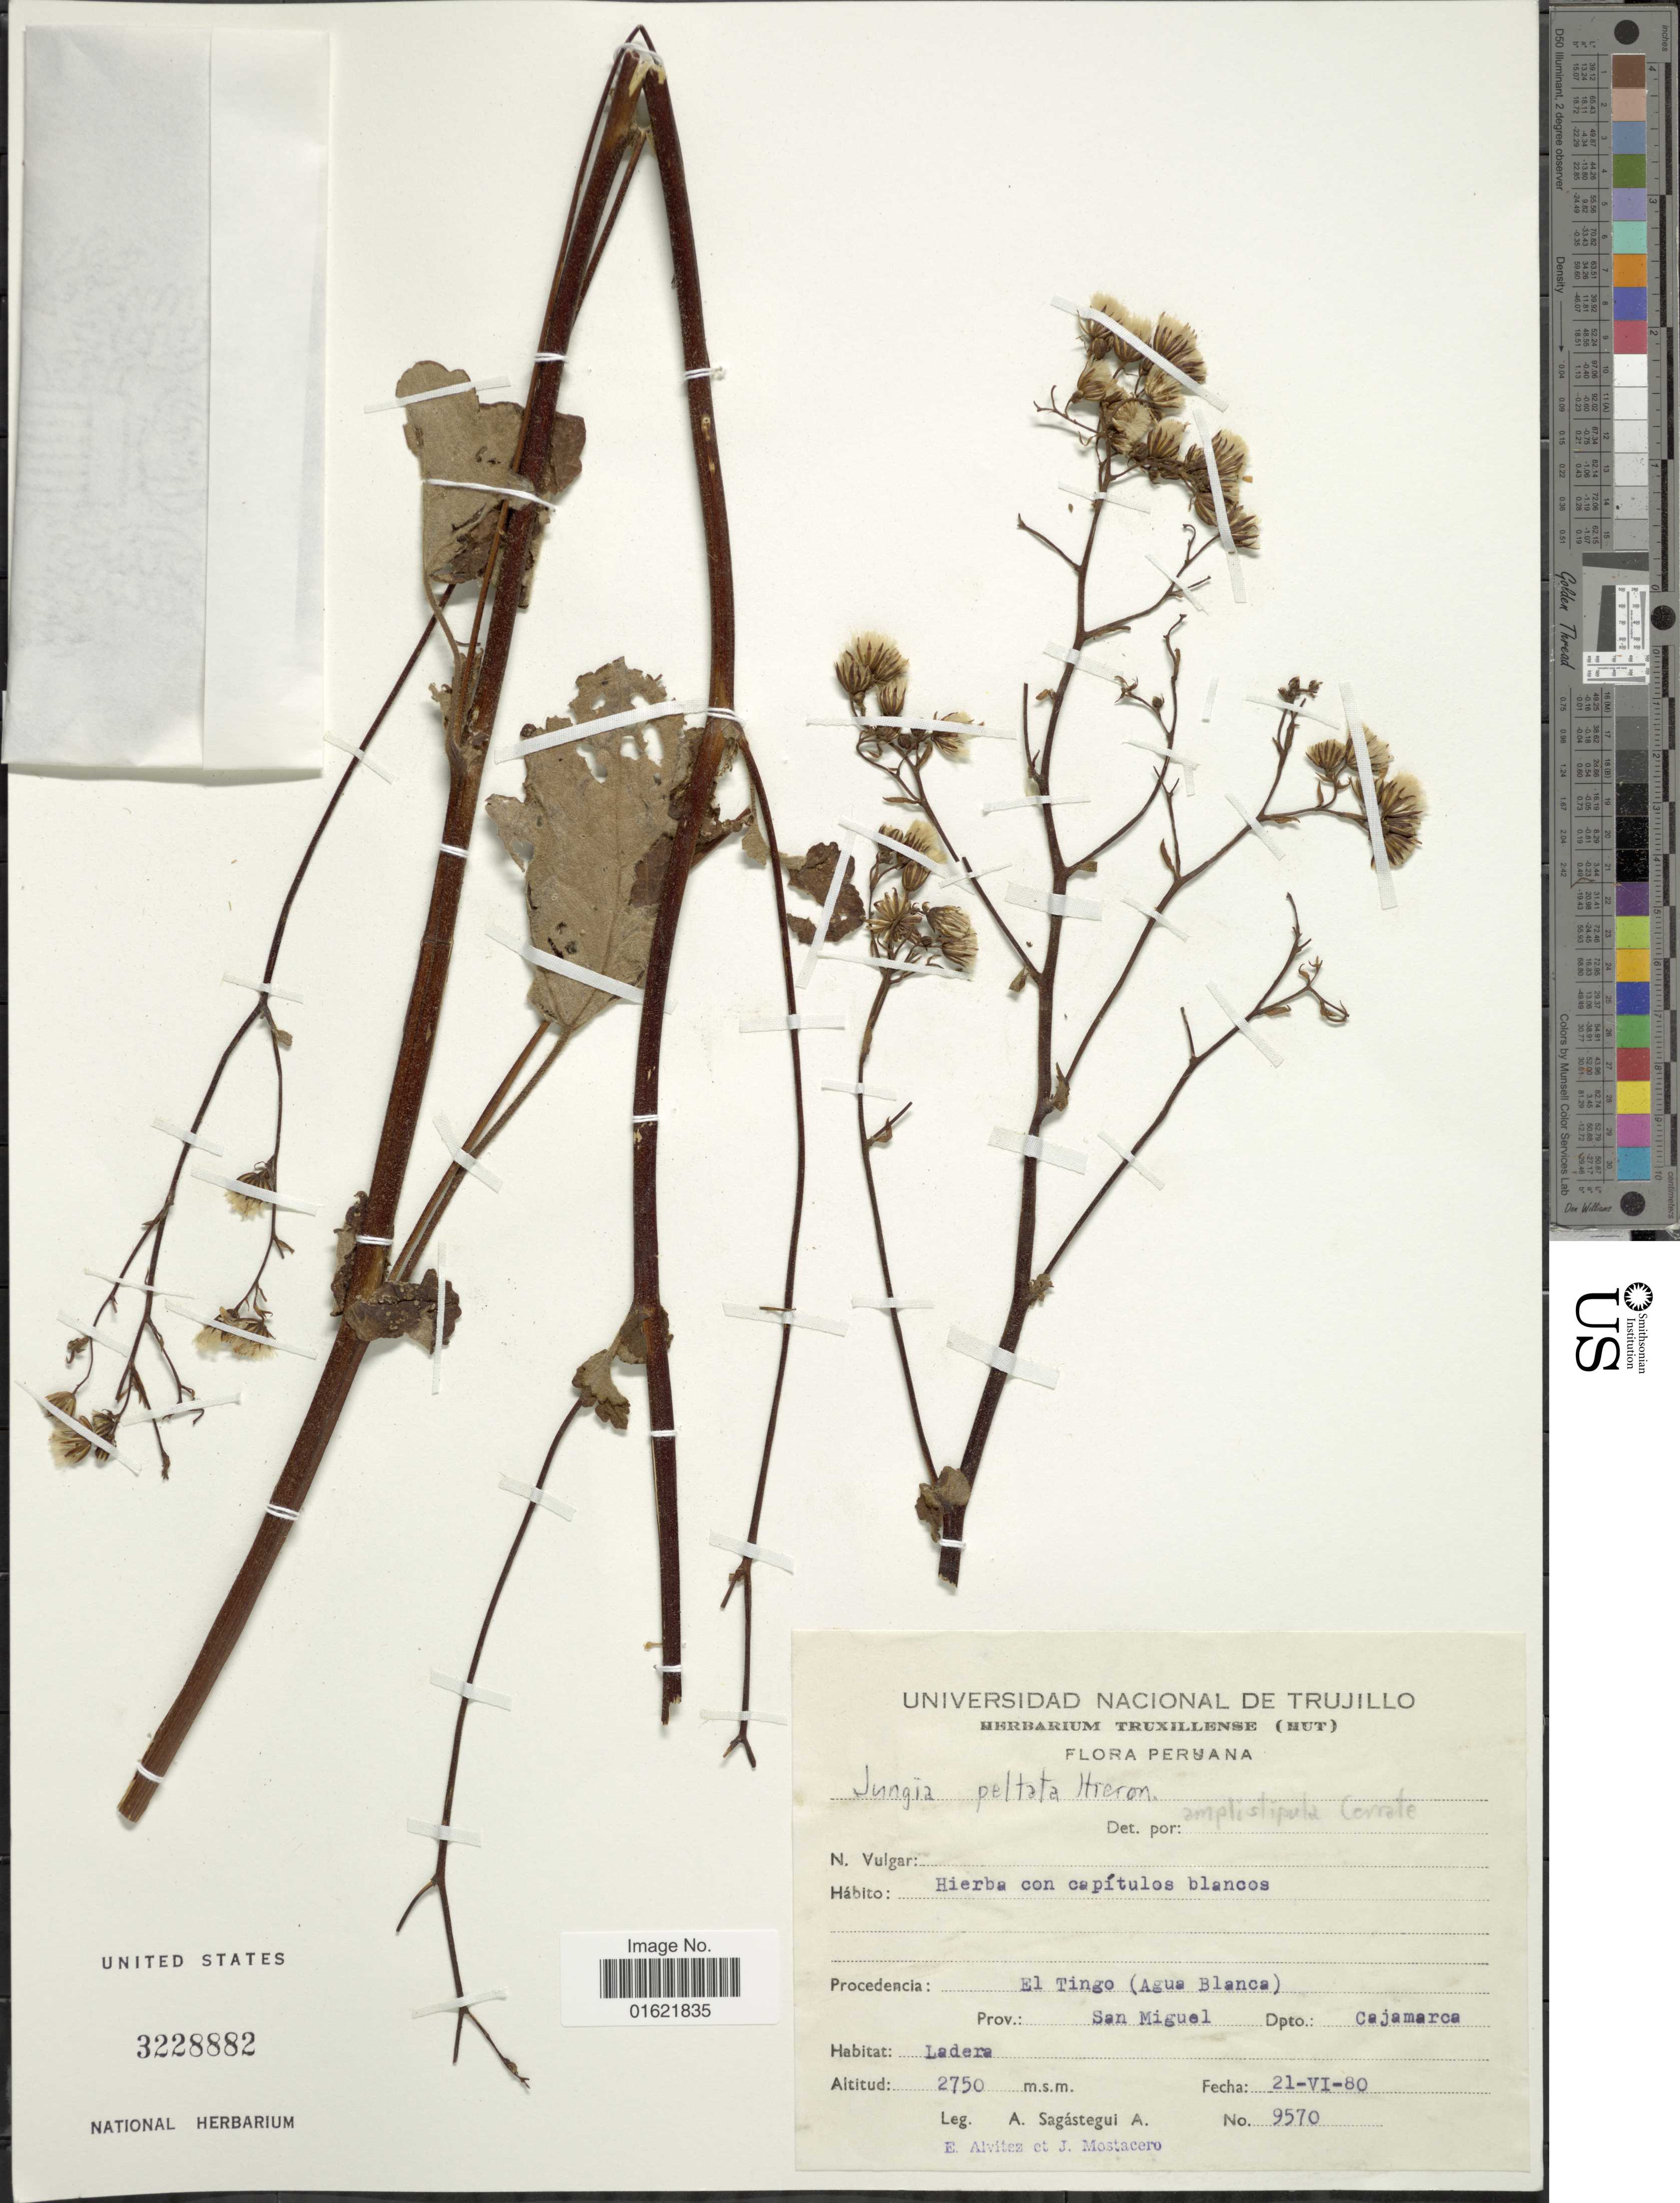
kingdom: Plantae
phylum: Tracheophyta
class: Magnoliopsida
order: Asterales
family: Asteraceae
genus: Jungia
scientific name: Jungia axillaris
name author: (Lag. ex DC.) Spreng.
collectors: A. Sagástegui A., E. Alvitez I. & J. Mostacero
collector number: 9570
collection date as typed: Transcribed d/m/y: 21/6/80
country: Peru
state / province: Cajamarca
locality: El Tingo (Agua Blanca) Prov. San Miguel. Dpto Cajamarca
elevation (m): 2750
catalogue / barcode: US 3228882